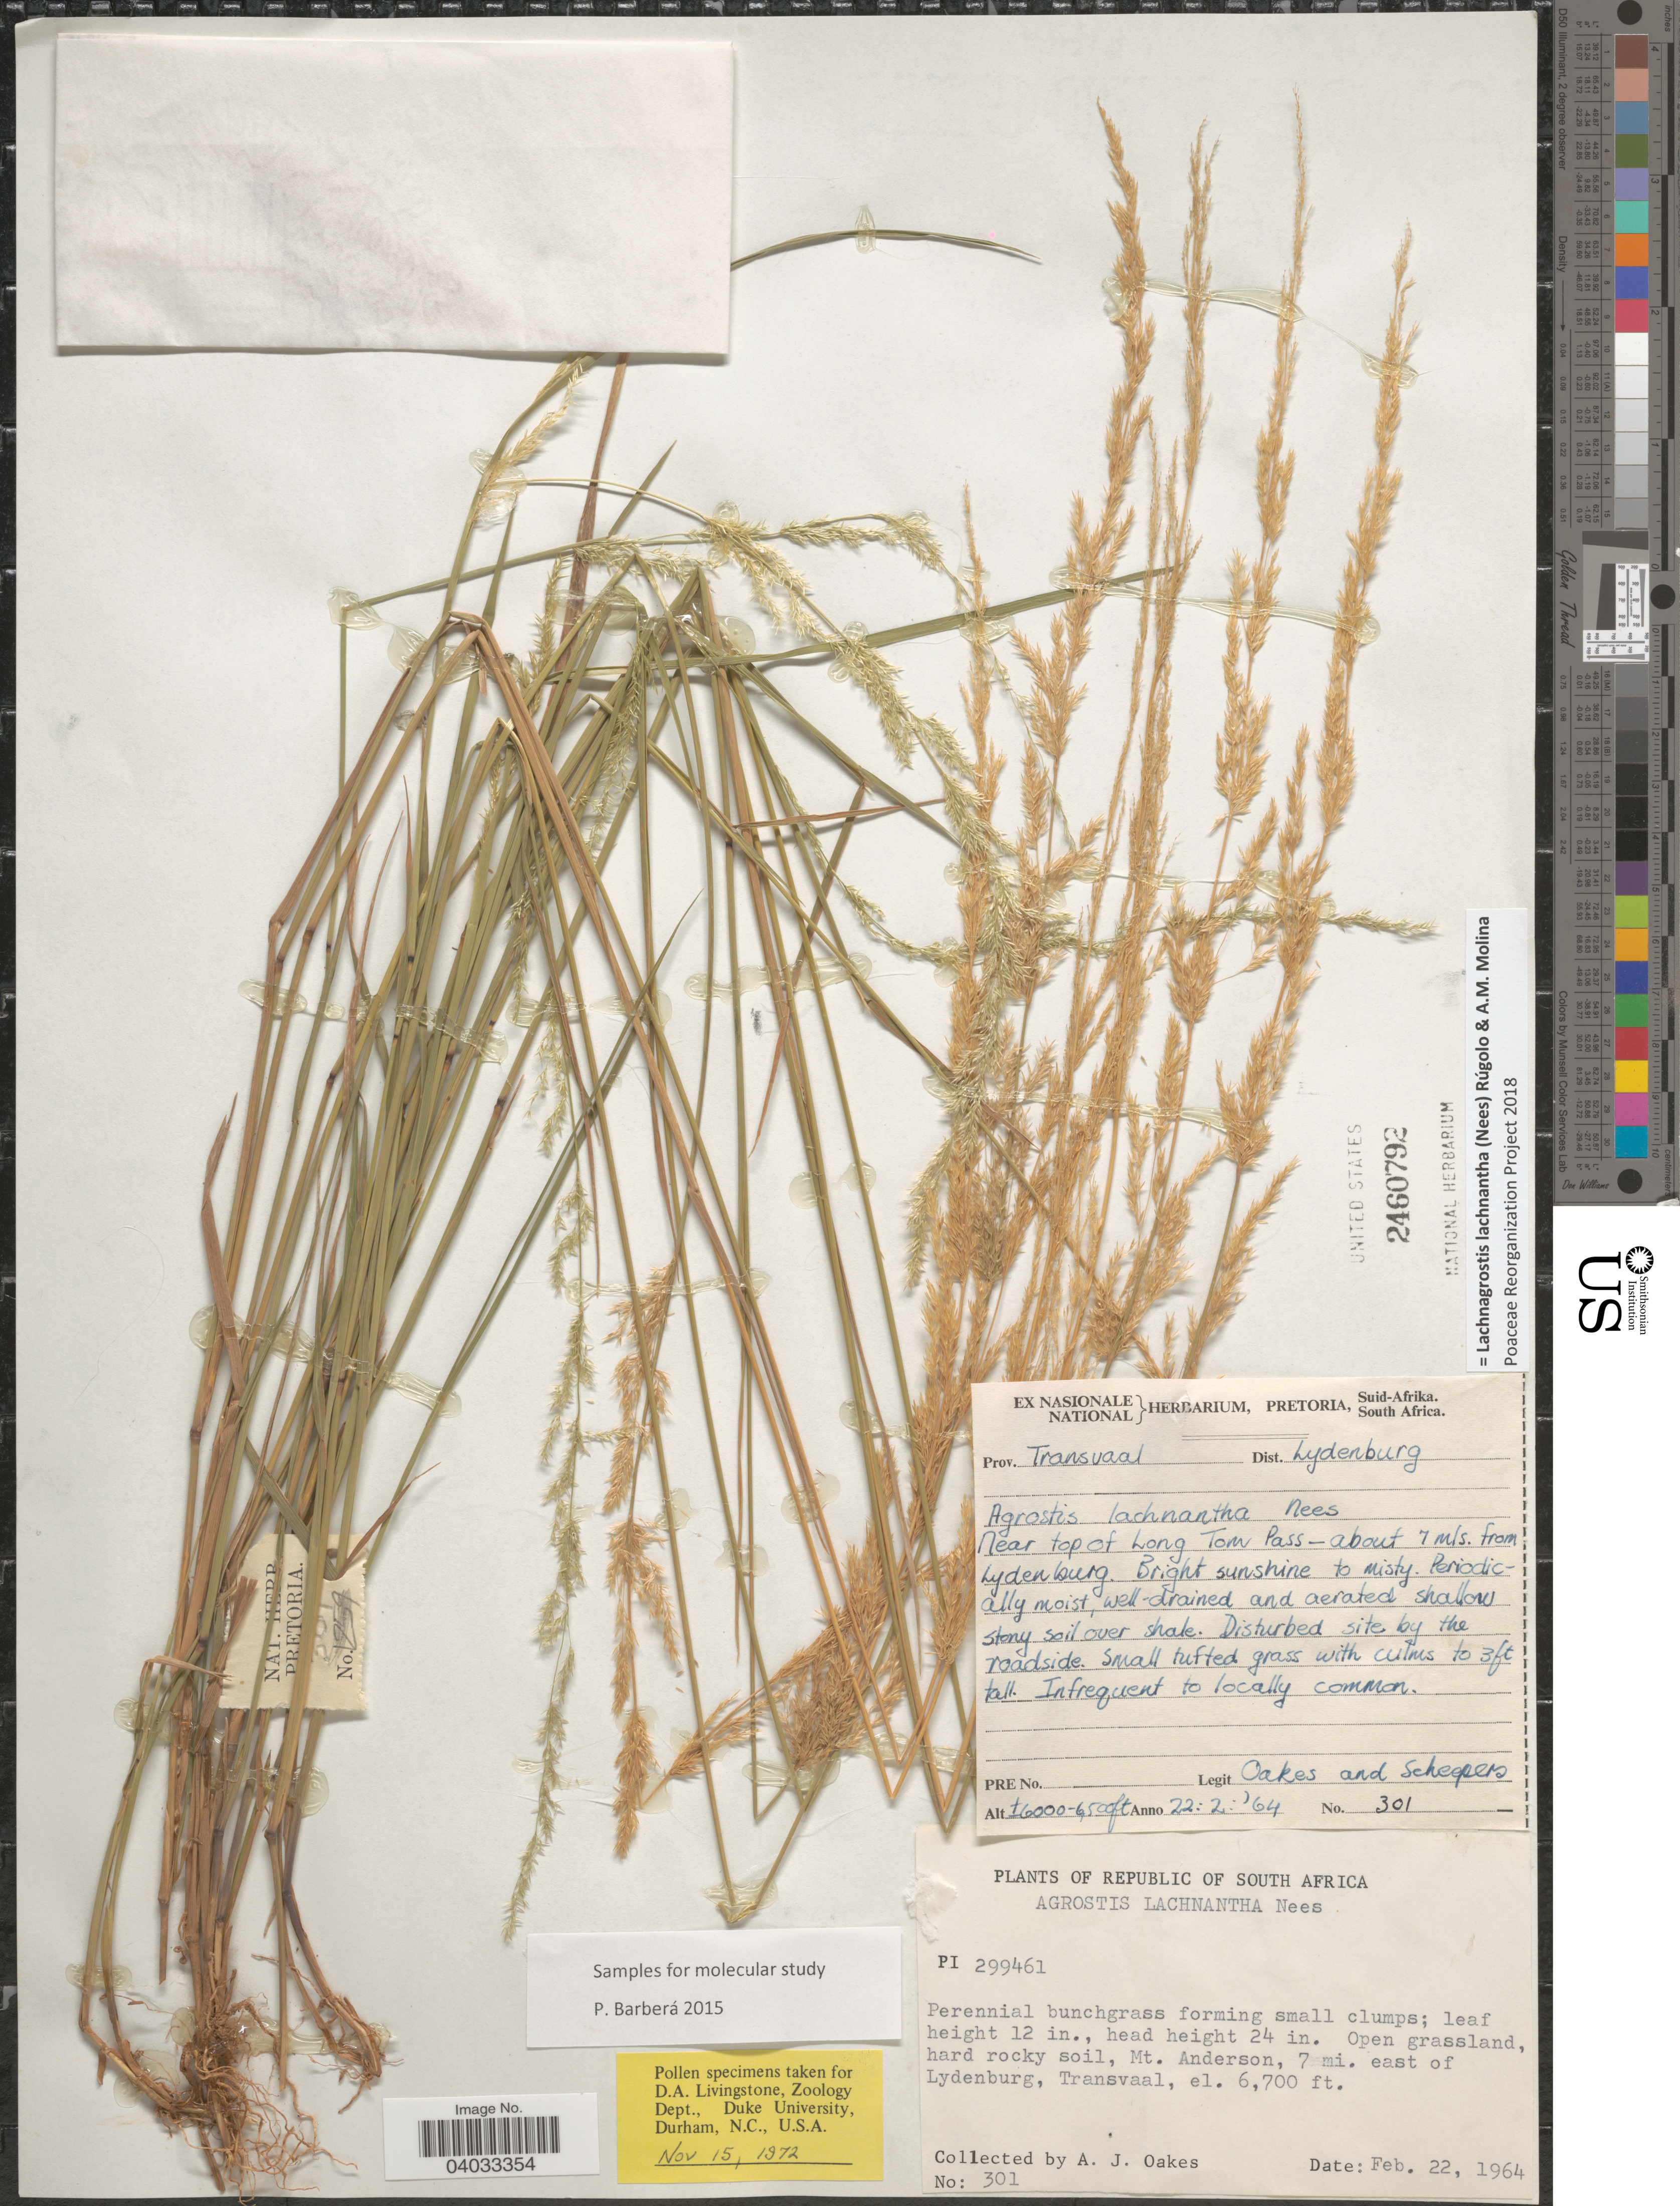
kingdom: Plantae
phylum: Tracheophyta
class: Liliopsida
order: Poales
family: Poaceae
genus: Lachnagrostis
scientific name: Lachnagrostis lachnantha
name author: (Nees) Rúgolo & A.M. Molina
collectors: A. Oakes & Scheepers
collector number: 301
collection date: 1964-02-22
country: South Africa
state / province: Mpumalanga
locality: Prov. Transvaal. Dist. Lydenburg. Near top of Long Tom Pass-about 7 mls. from Lydenburg. Republic of South Africa. Mt. Anderson, 7 mi. east of Lydenburg, Transvaal.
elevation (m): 2042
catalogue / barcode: US 2460792